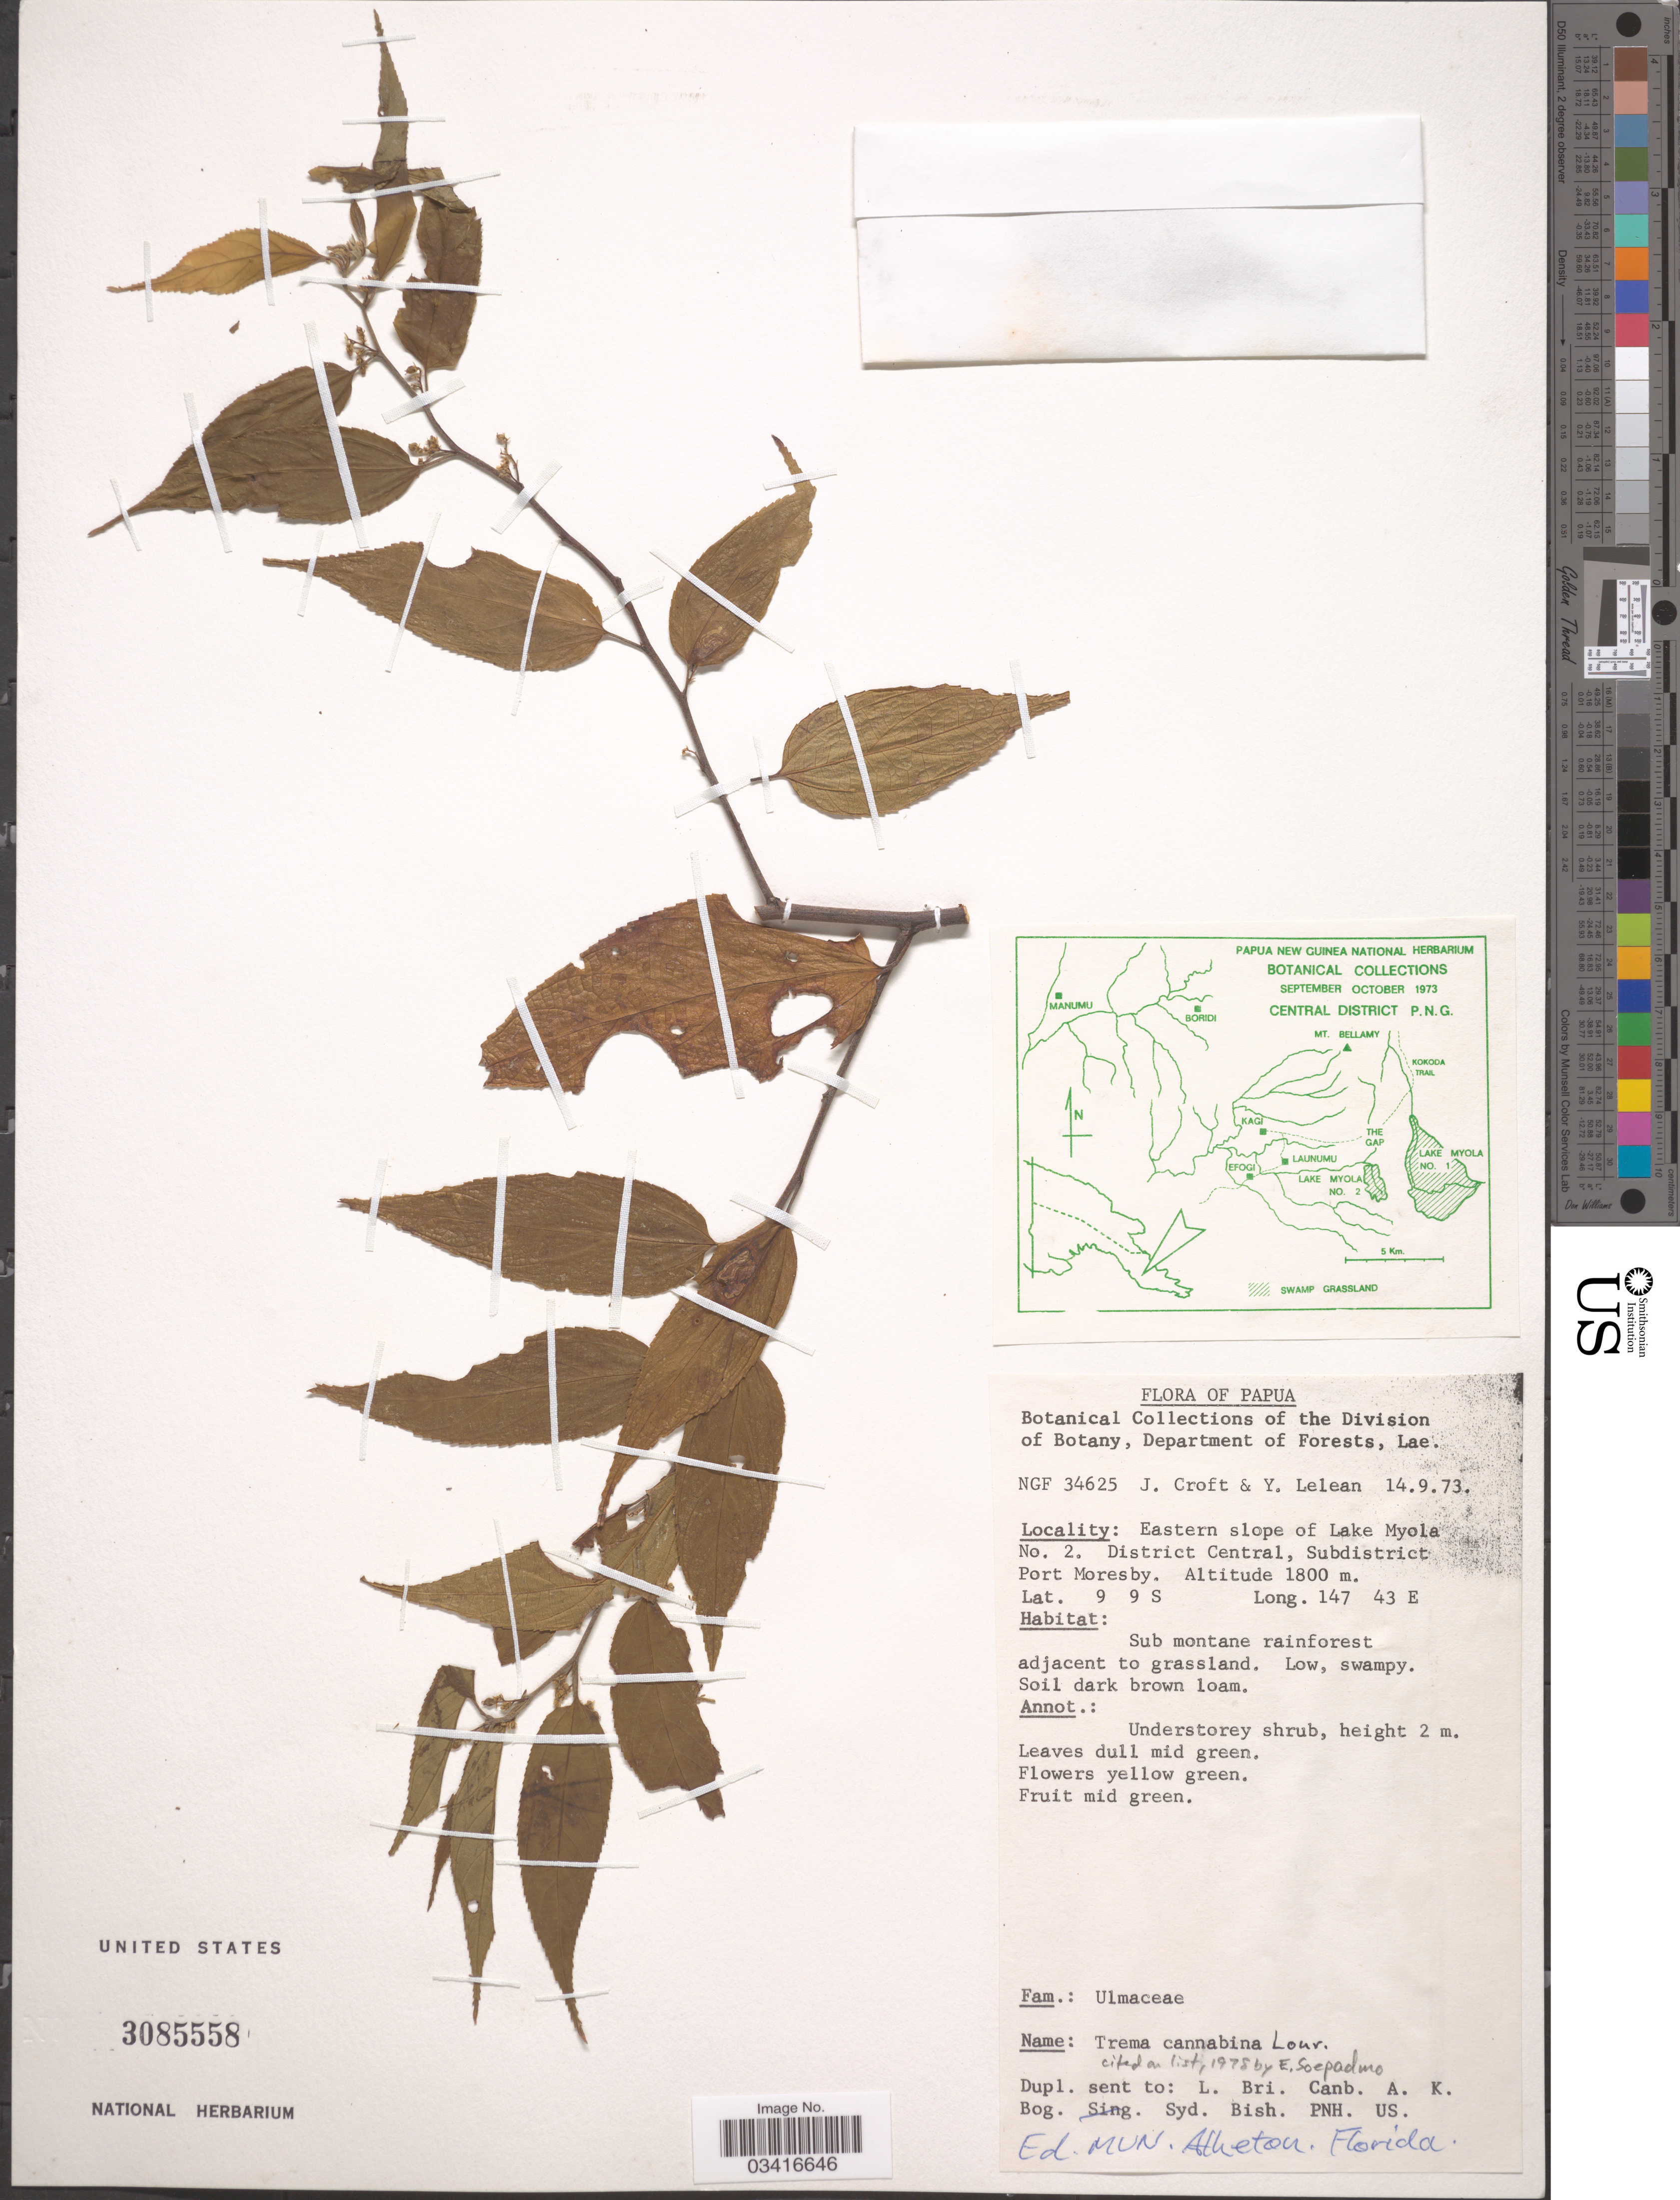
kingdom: Plantae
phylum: Tracheophyta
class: Magnoliopsida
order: Rosales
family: Cannabaceae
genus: Trema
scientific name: Trema cannabina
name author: Lour.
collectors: J. Croft & Y. Lelean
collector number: NGF 34625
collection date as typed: Transcribed d/m/y: 14/9/73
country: Papua New Guinea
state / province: Central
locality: Papua. Eastern slope of Lake Myola No. 2. District Central, Subdistrict Port Moresby. P.N.G.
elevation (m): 1800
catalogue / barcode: US 3085558